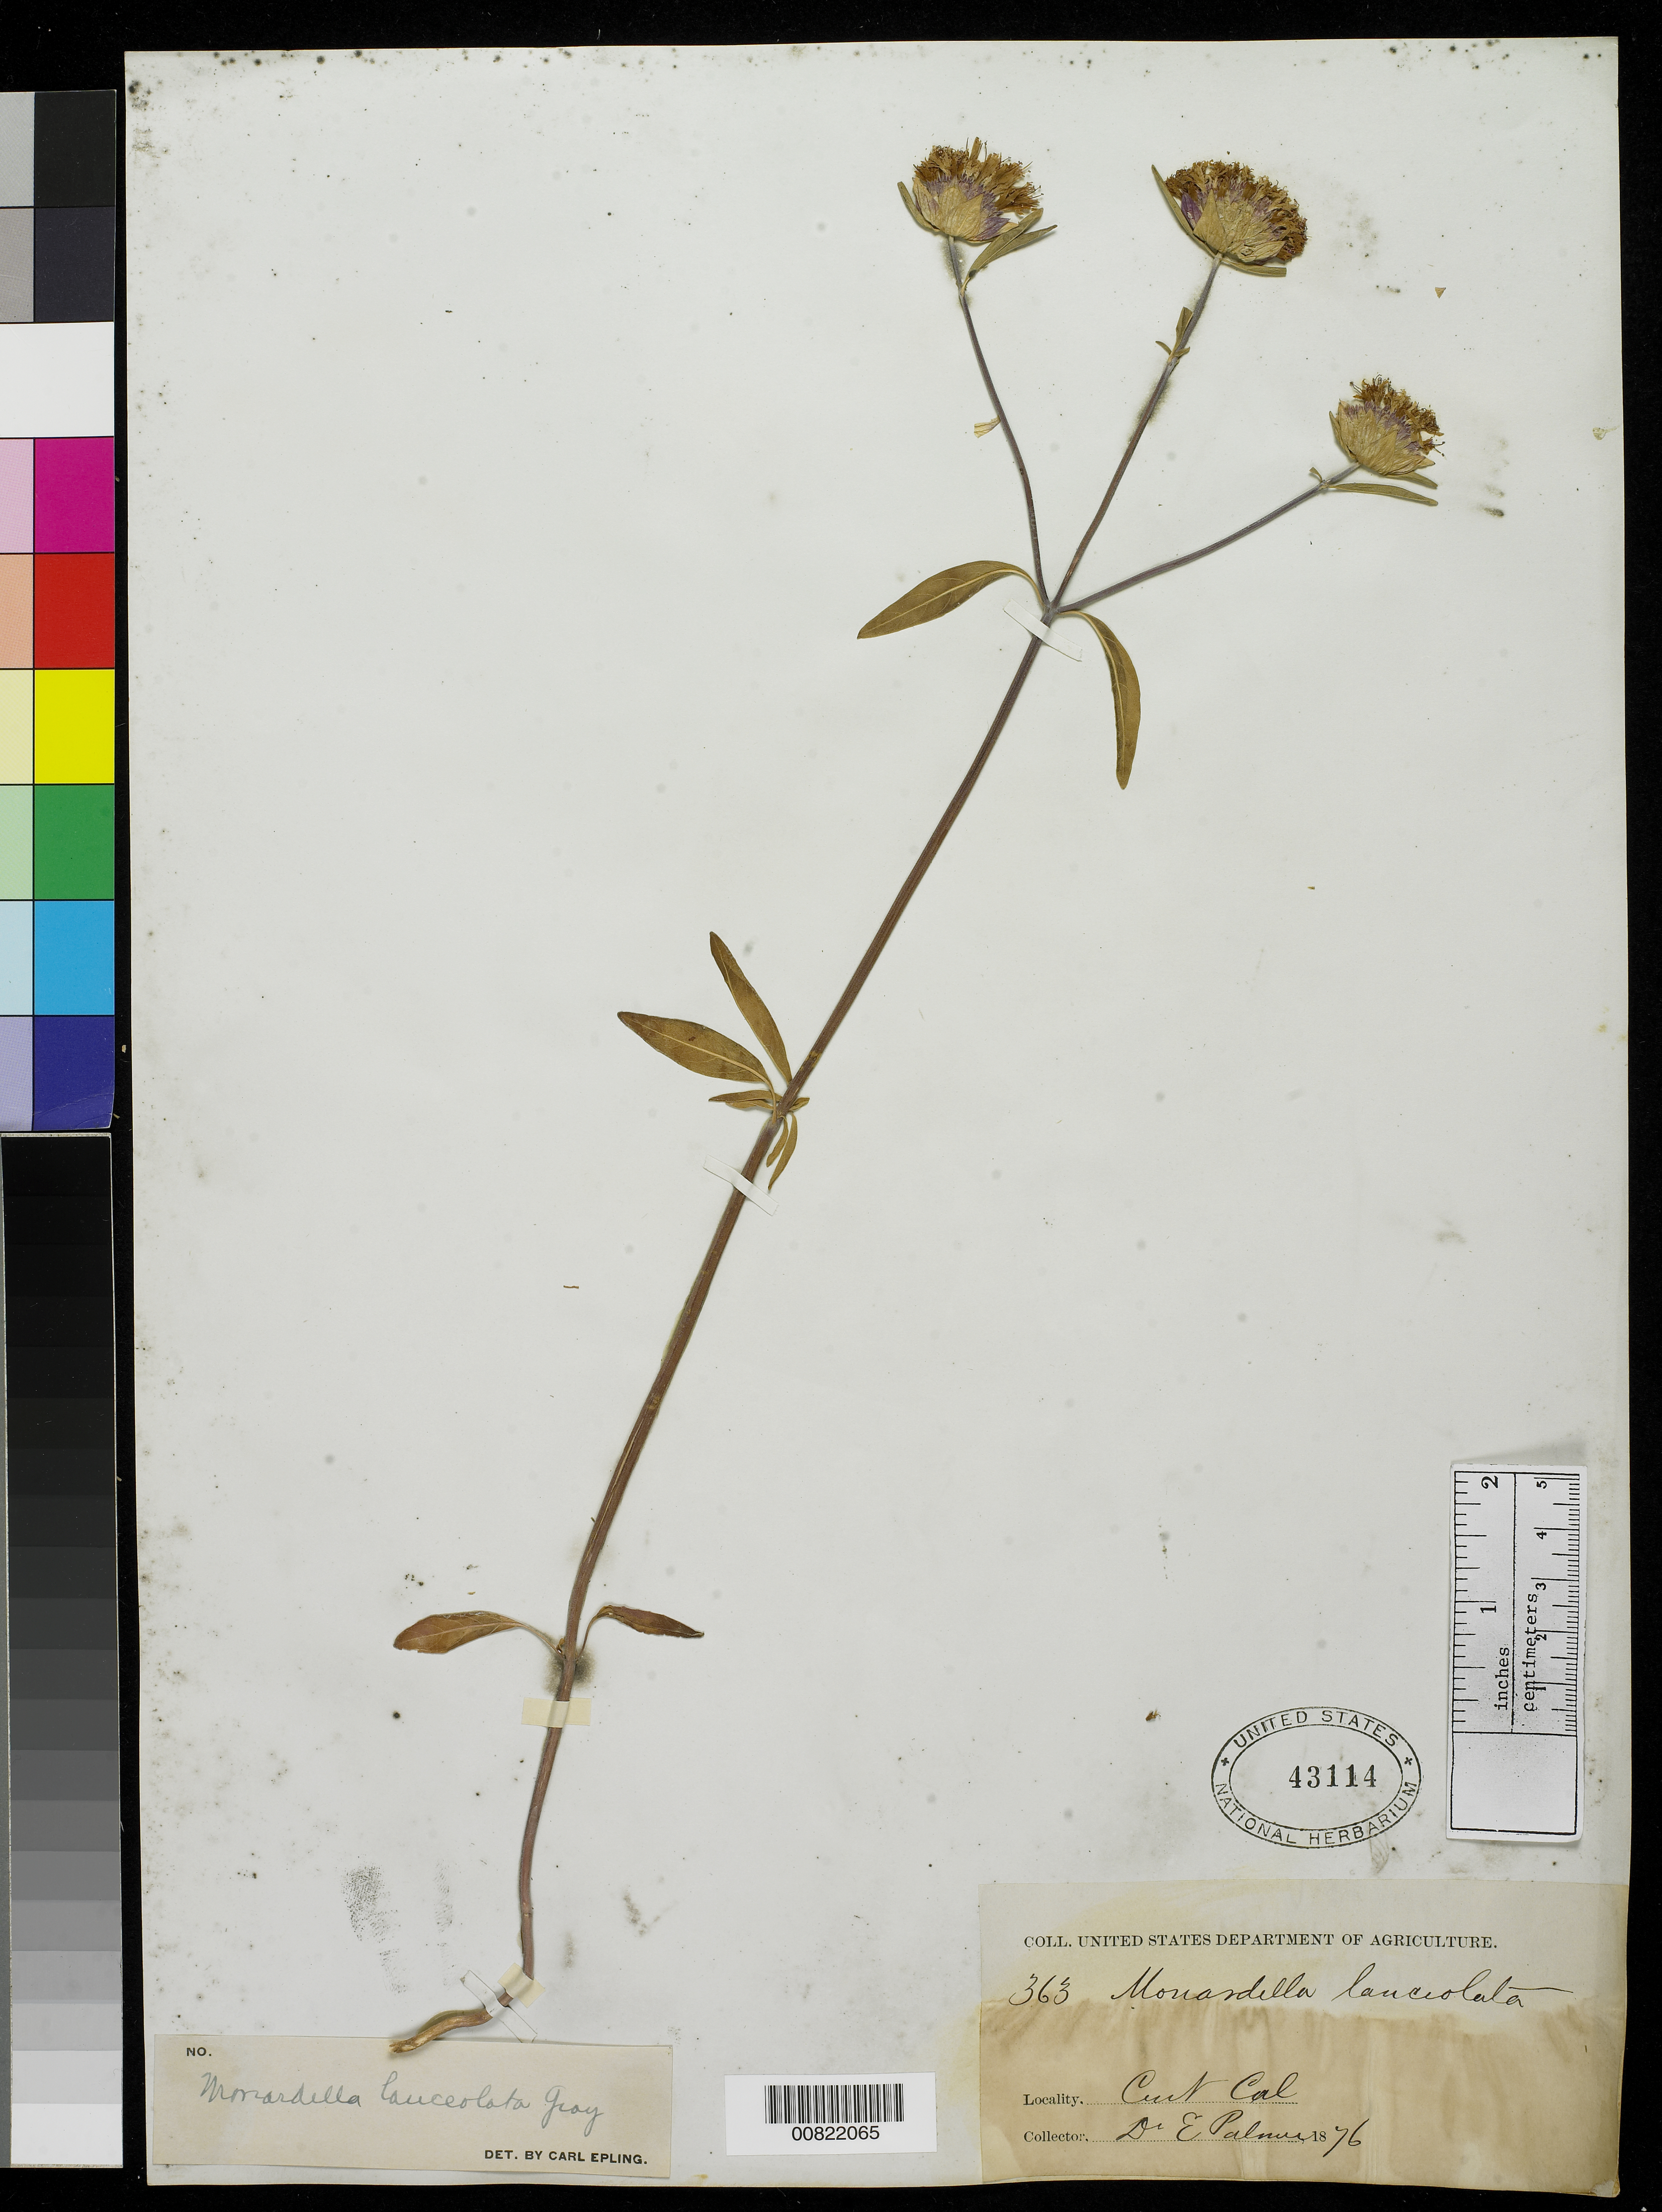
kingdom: Plantae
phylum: Tracheophyta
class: Magnoliopsida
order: Lamiales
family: Lamiaceae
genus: Monardella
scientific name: Monardella lanceolata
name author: A. Gray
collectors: E. Palmer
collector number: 363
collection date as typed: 1876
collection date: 1876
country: United States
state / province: California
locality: Central California.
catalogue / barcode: US 43114